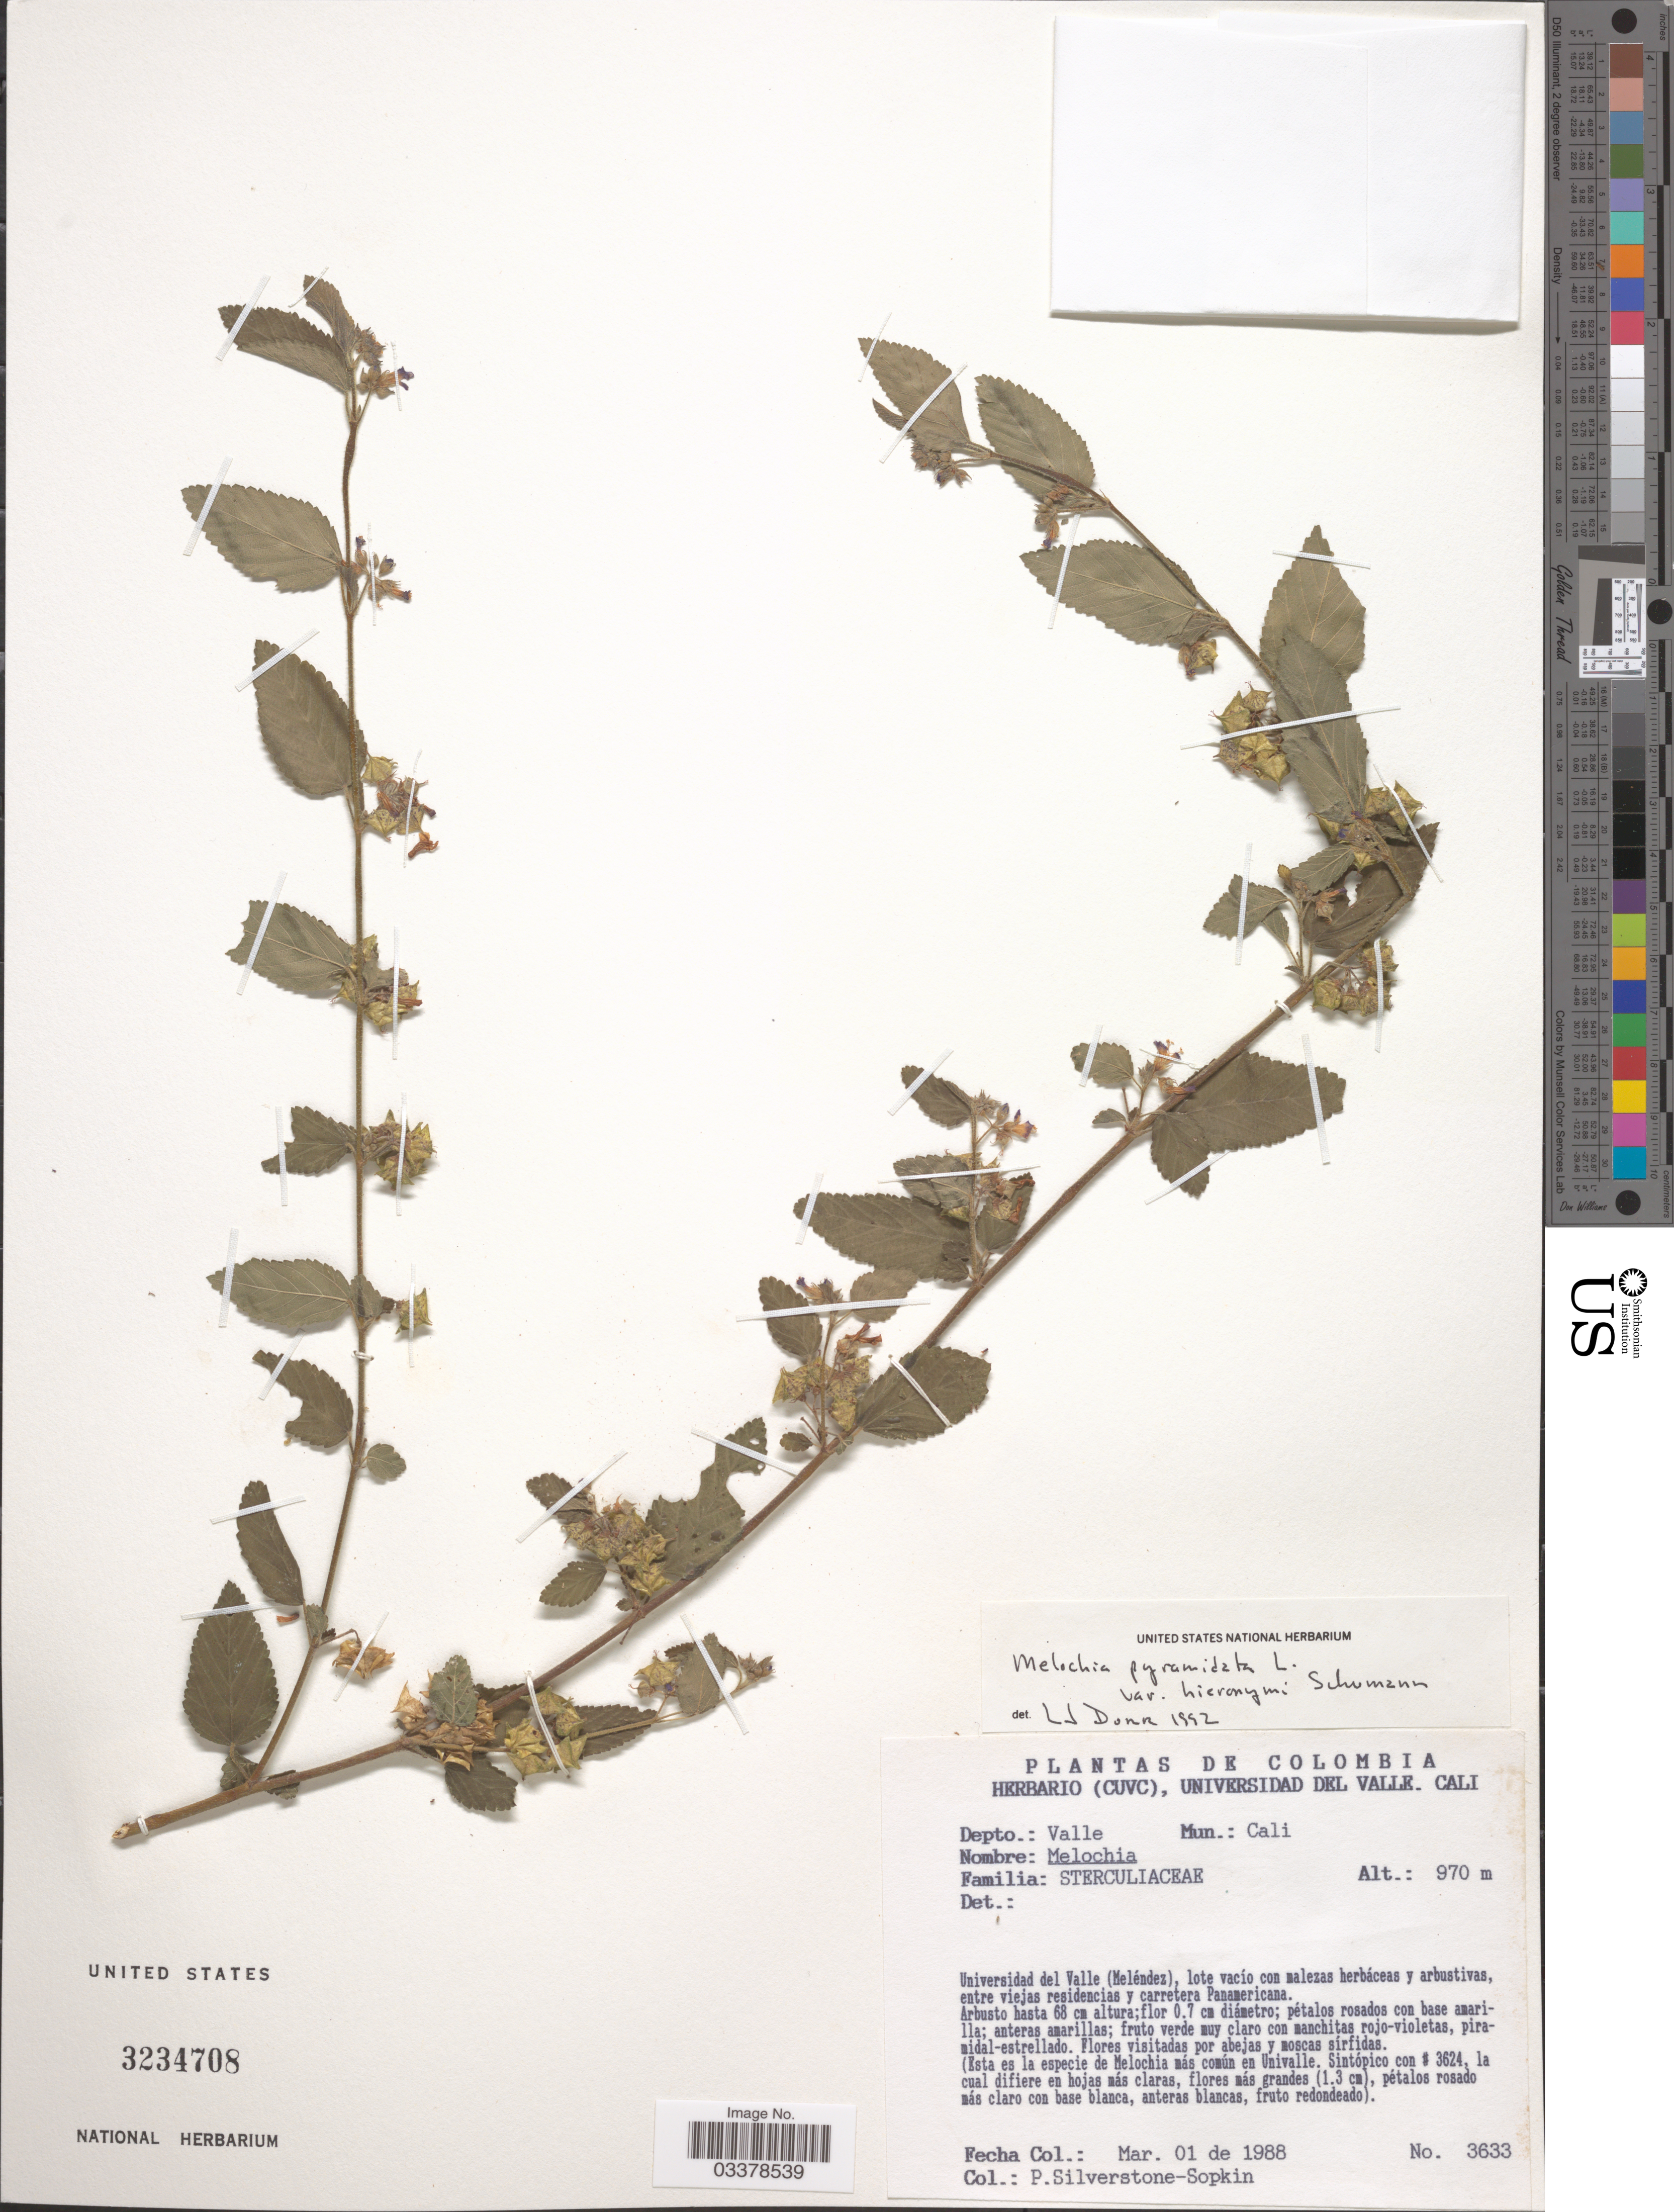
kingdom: Plantae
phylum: Tracheophyta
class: Magnoliopsida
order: Malvales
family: Malvaceae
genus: Melochia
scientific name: Melochia pyramidata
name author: L.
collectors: P. A. Silverstone-Sopkin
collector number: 3633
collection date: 1988-03-01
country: Colombia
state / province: Valle del Cauca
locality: Depto.: Valle Mun.: Cali. Universidad del Valle (Meléndez), lote vacío con malezas herbáceas y arbustivas, entre viejas residencias y carretera Panamericana.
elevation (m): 970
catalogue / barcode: US 3234708